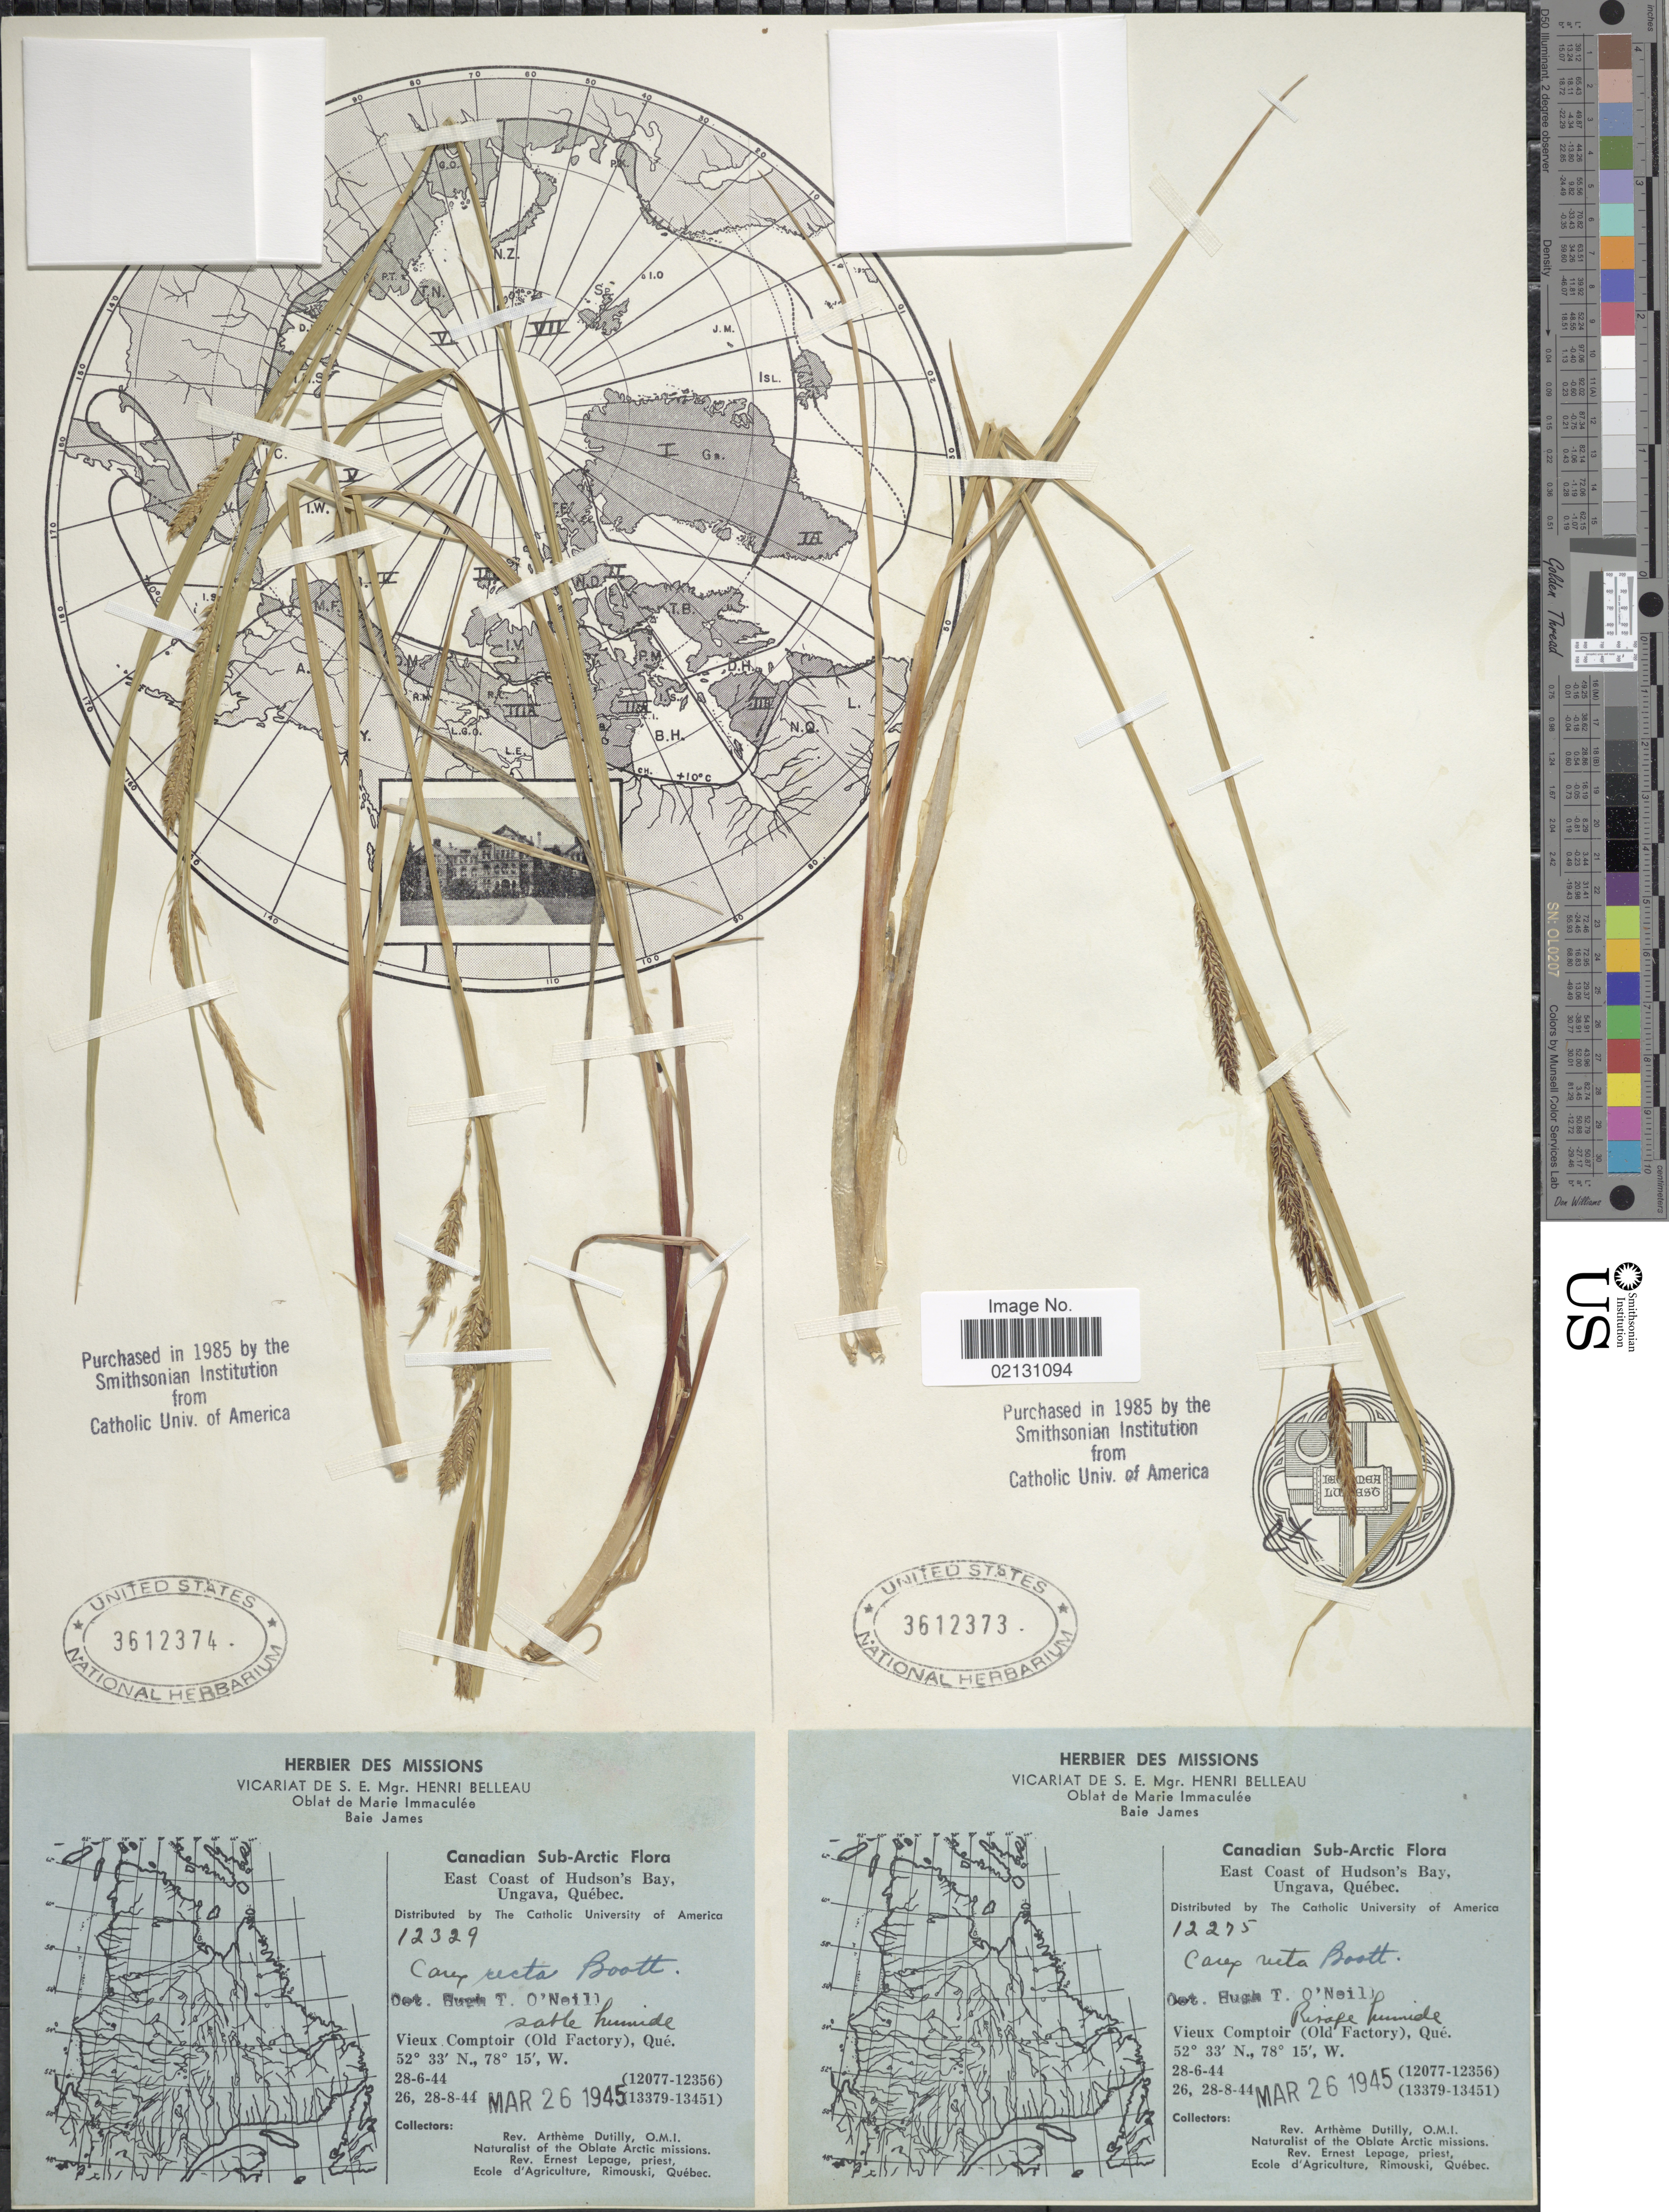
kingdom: Plantae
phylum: Tracheophyta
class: Liliopsida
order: Poales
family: Cyperaceae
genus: Carex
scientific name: Carex recta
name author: Boott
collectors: A. Dutilly & E. Lepage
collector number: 12329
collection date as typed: Transcribed d/m/y: 28/6/44 to 28/8/44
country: Canada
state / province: Quebec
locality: Canadian Sub-Arctic, East Coast of Hudson's Bay, sable humide, Vieux Comptoir (Old Factory)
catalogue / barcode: US 3612374-2